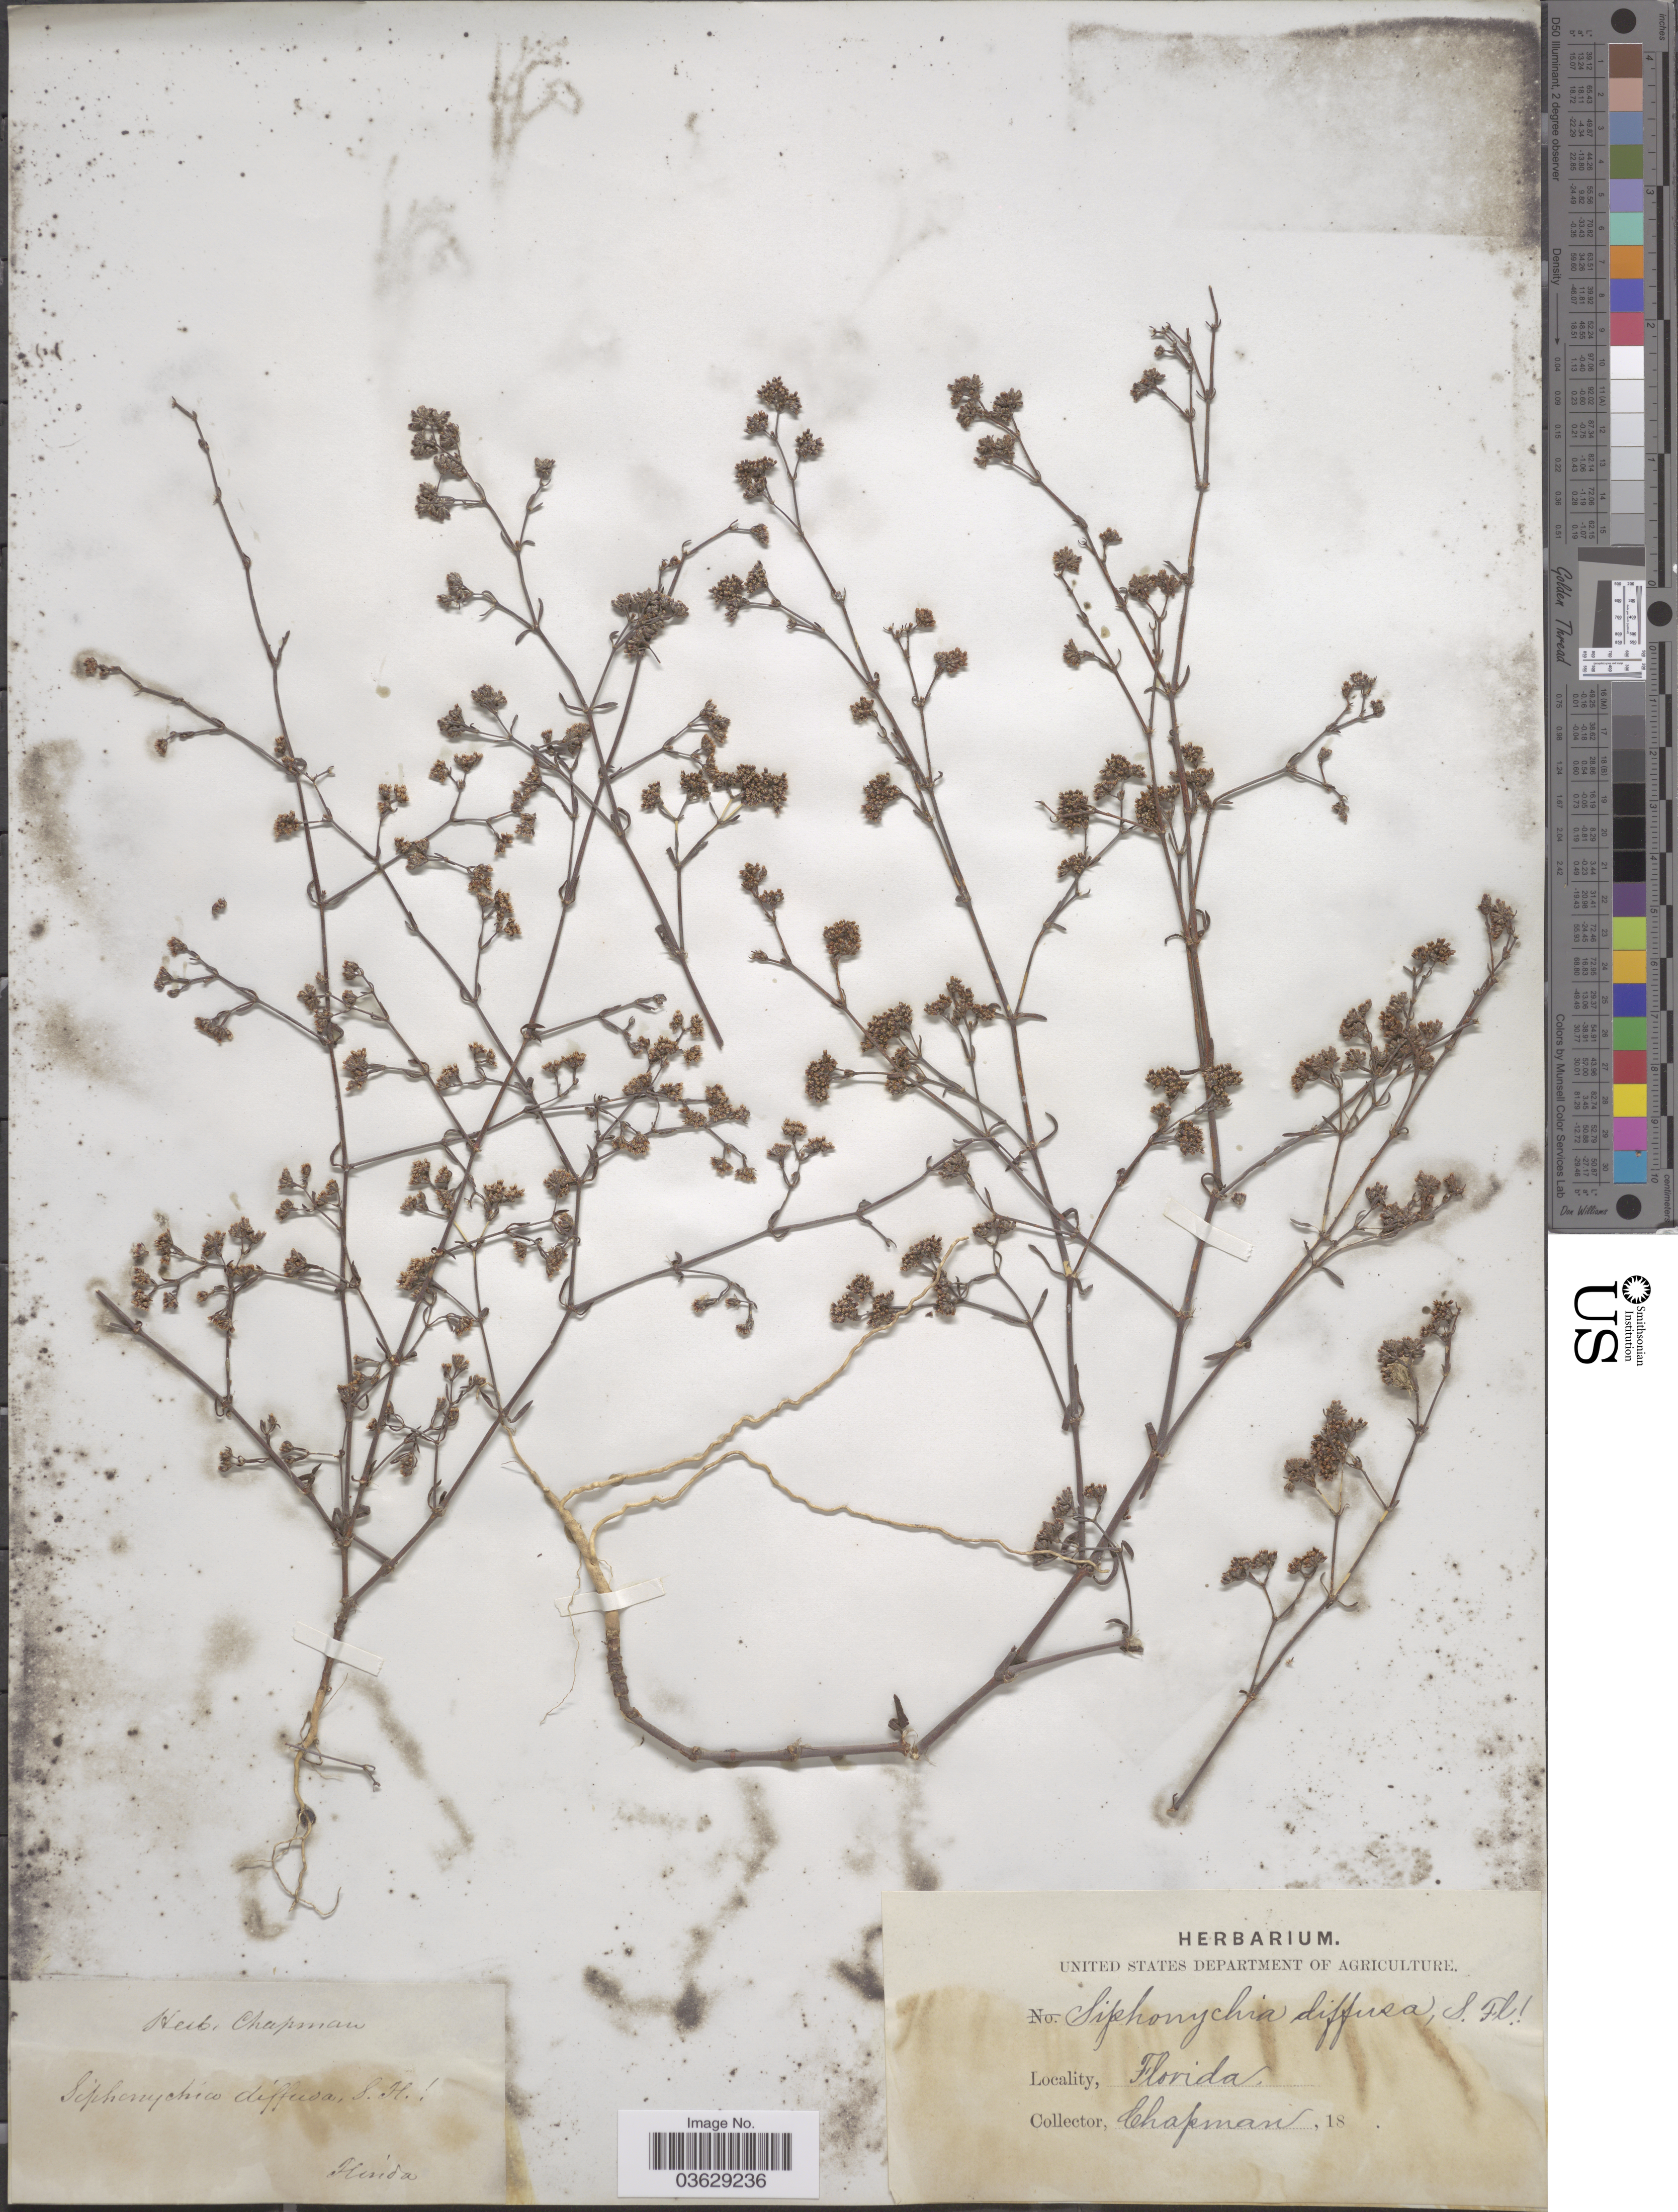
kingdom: Plantae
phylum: Tracheophyta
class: Magnoliopsida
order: Caryophyllales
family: Caryophyllaceae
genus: Paronychia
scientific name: Paronychia patula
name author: Shinners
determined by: Strong, Mark T., (BOT), Smithsonian Institution - National Museum of Natural History (UNITED STATES)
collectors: A. Chapman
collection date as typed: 18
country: United States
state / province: Florida